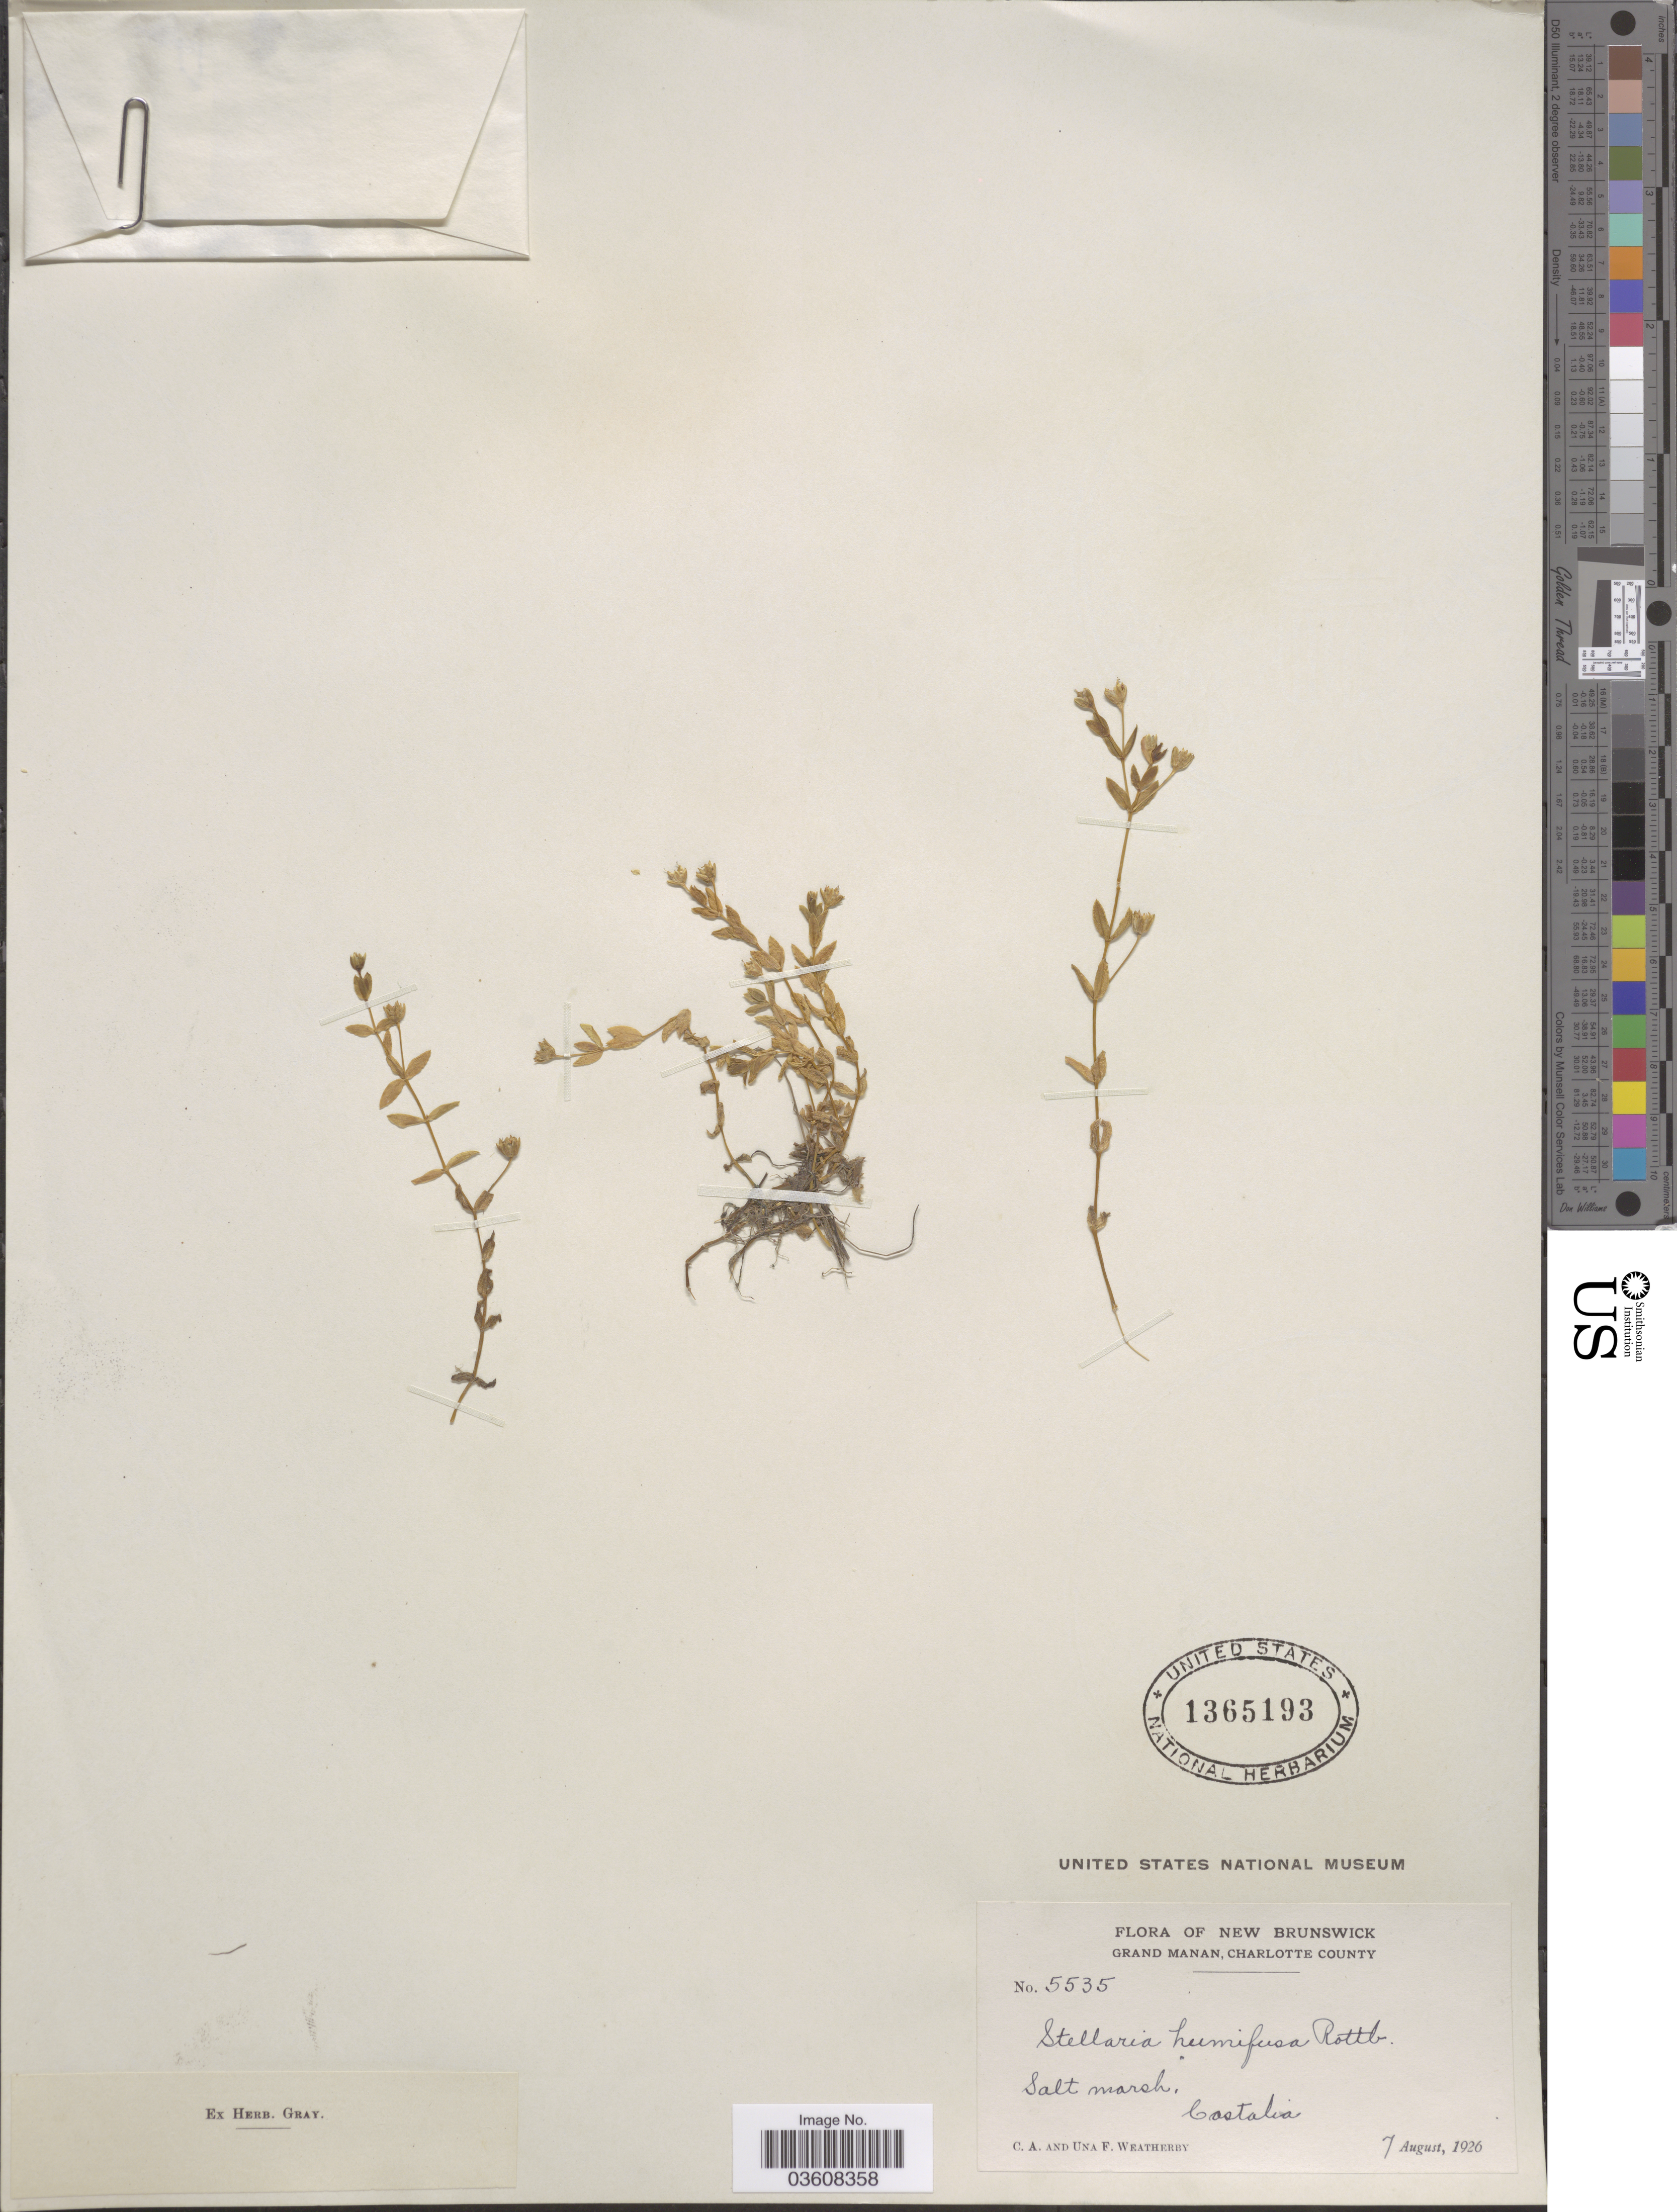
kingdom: Plantae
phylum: Tracheophyta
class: Magnoliopsida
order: Caryophyllales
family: Caryophyllaceae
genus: Stellaria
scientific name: Stellaria humifusa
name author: Rottb.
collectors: C. A. Weatherby & U. Weatherby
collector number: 5535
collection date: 1926-08-07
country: Canada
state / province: New Brunswick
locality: Grand Manan, Charlotte County. Castalia.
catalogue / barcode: US 1365193